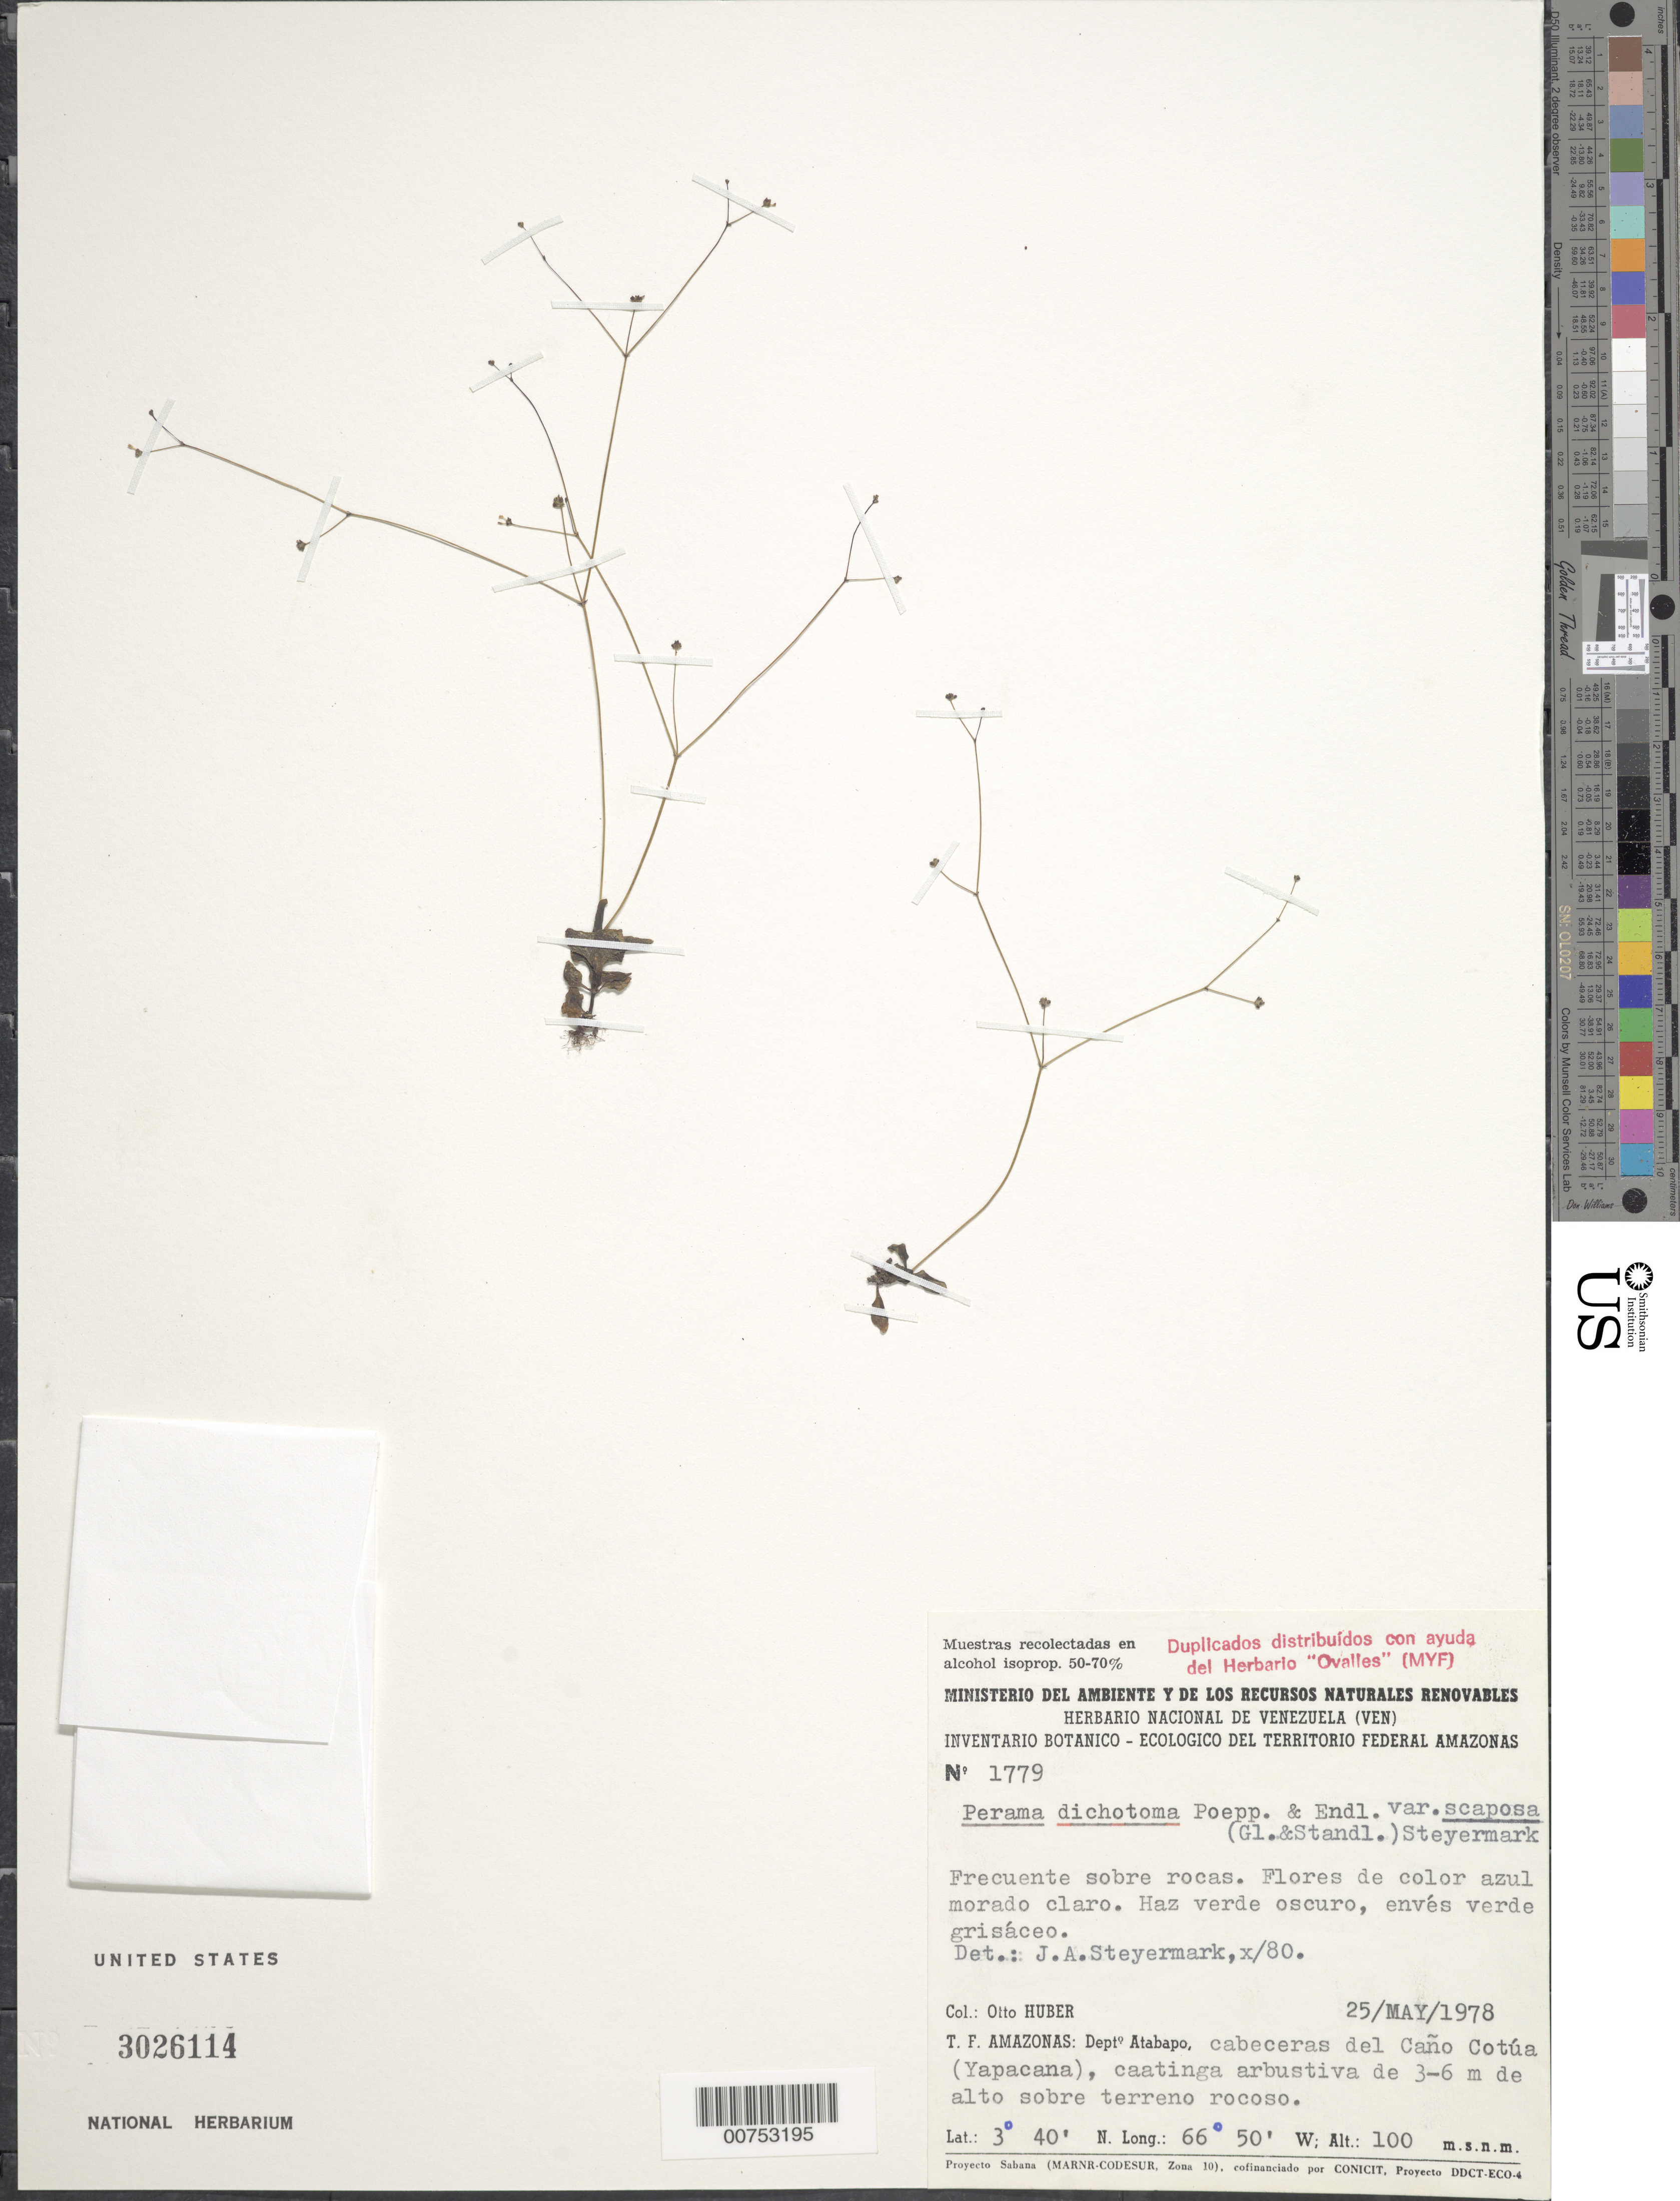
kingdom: Plantae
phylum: Tracheophyta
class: Magnoliopsida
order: Gentianales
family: Rubiaceae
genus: Perama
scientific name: Perama dichotoma var. scaposa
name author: (Gleason & Standl.) Steyerm.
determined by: Steyermark, Julian A., (VEN)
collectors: O. Huber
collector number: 1779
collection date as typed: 25-May-78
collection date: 1978-05-25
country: Venezuela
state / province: Amazonas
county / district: Atabapo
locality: Caño Cotúa (Yapacana)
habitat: Caatinga arbustiva de 3-6m de alt sobre terreno rocoso; sobre rocas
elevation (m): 100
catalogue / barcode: US 3026114